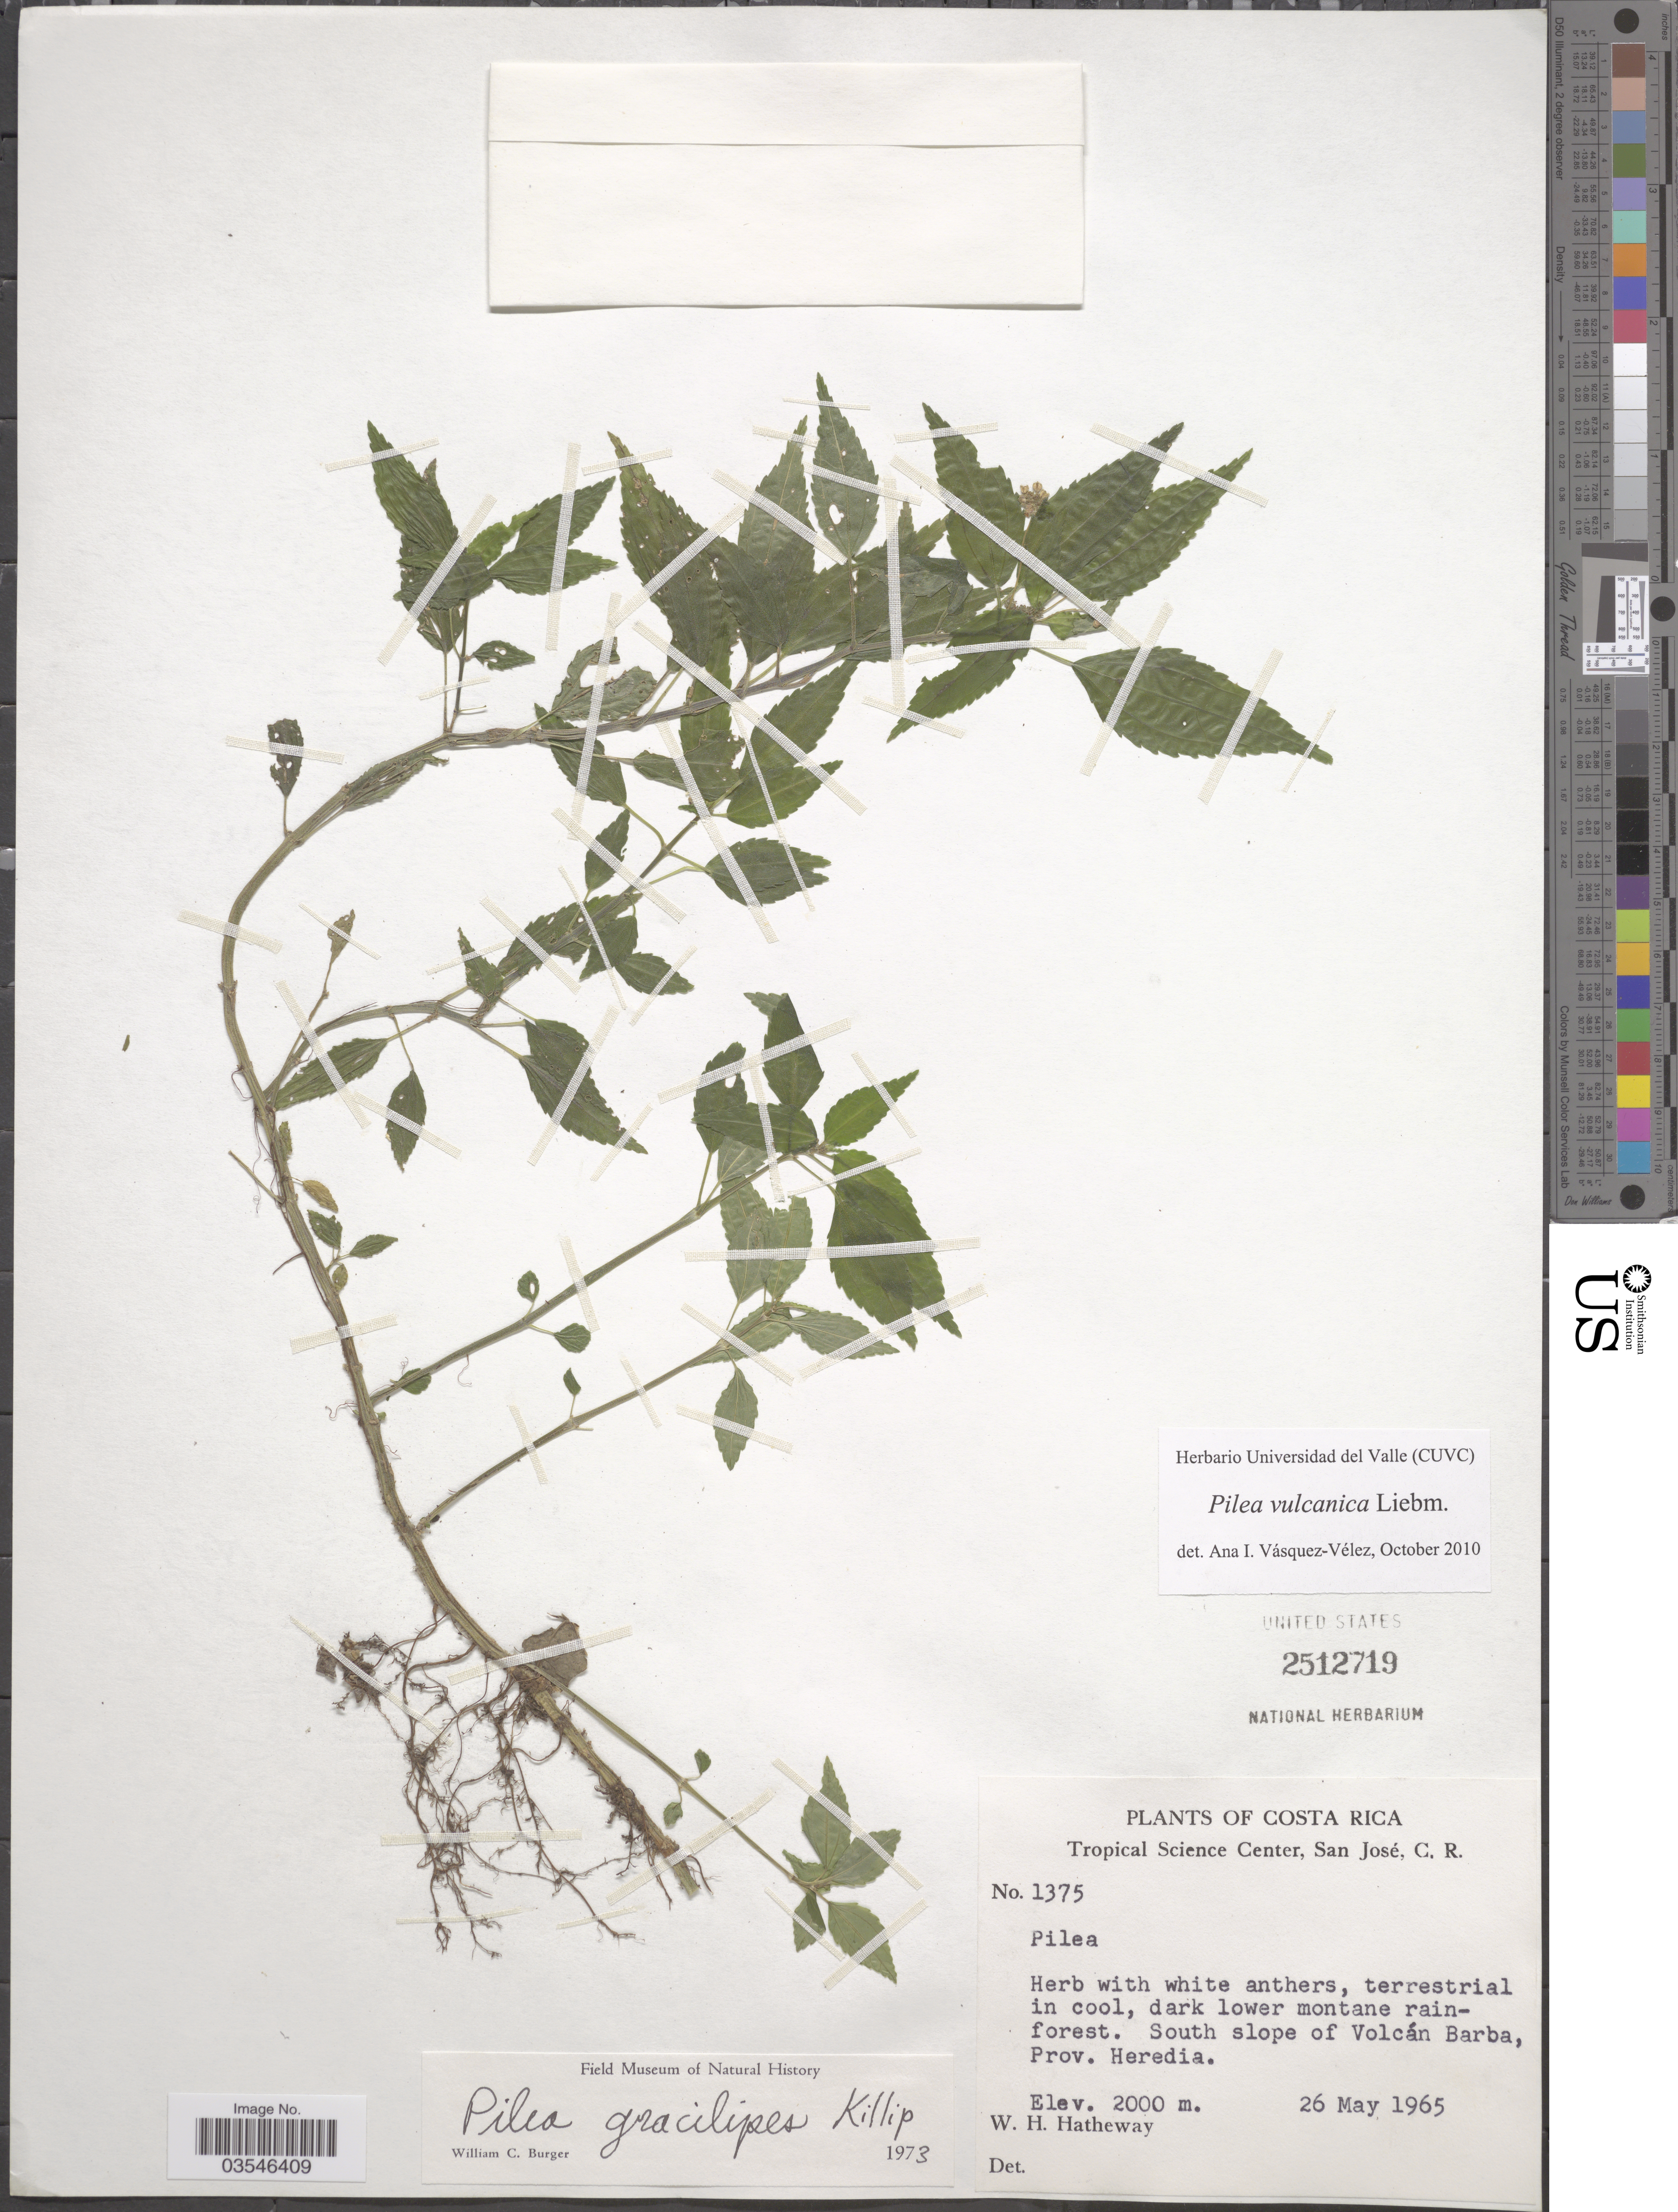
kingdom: Plantae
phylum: Tracheophyta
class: Magnoliopsida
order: Rosales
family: Urticaceae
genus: Pilea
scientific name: Pilea vulcanica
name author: Liebm.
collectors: W. H. Hatheway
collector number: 1375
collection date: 1965-05-26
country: Costa Rica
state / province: Heredia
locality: South slope of Volcán Barba.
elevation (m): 2000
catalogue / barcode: US 2512719